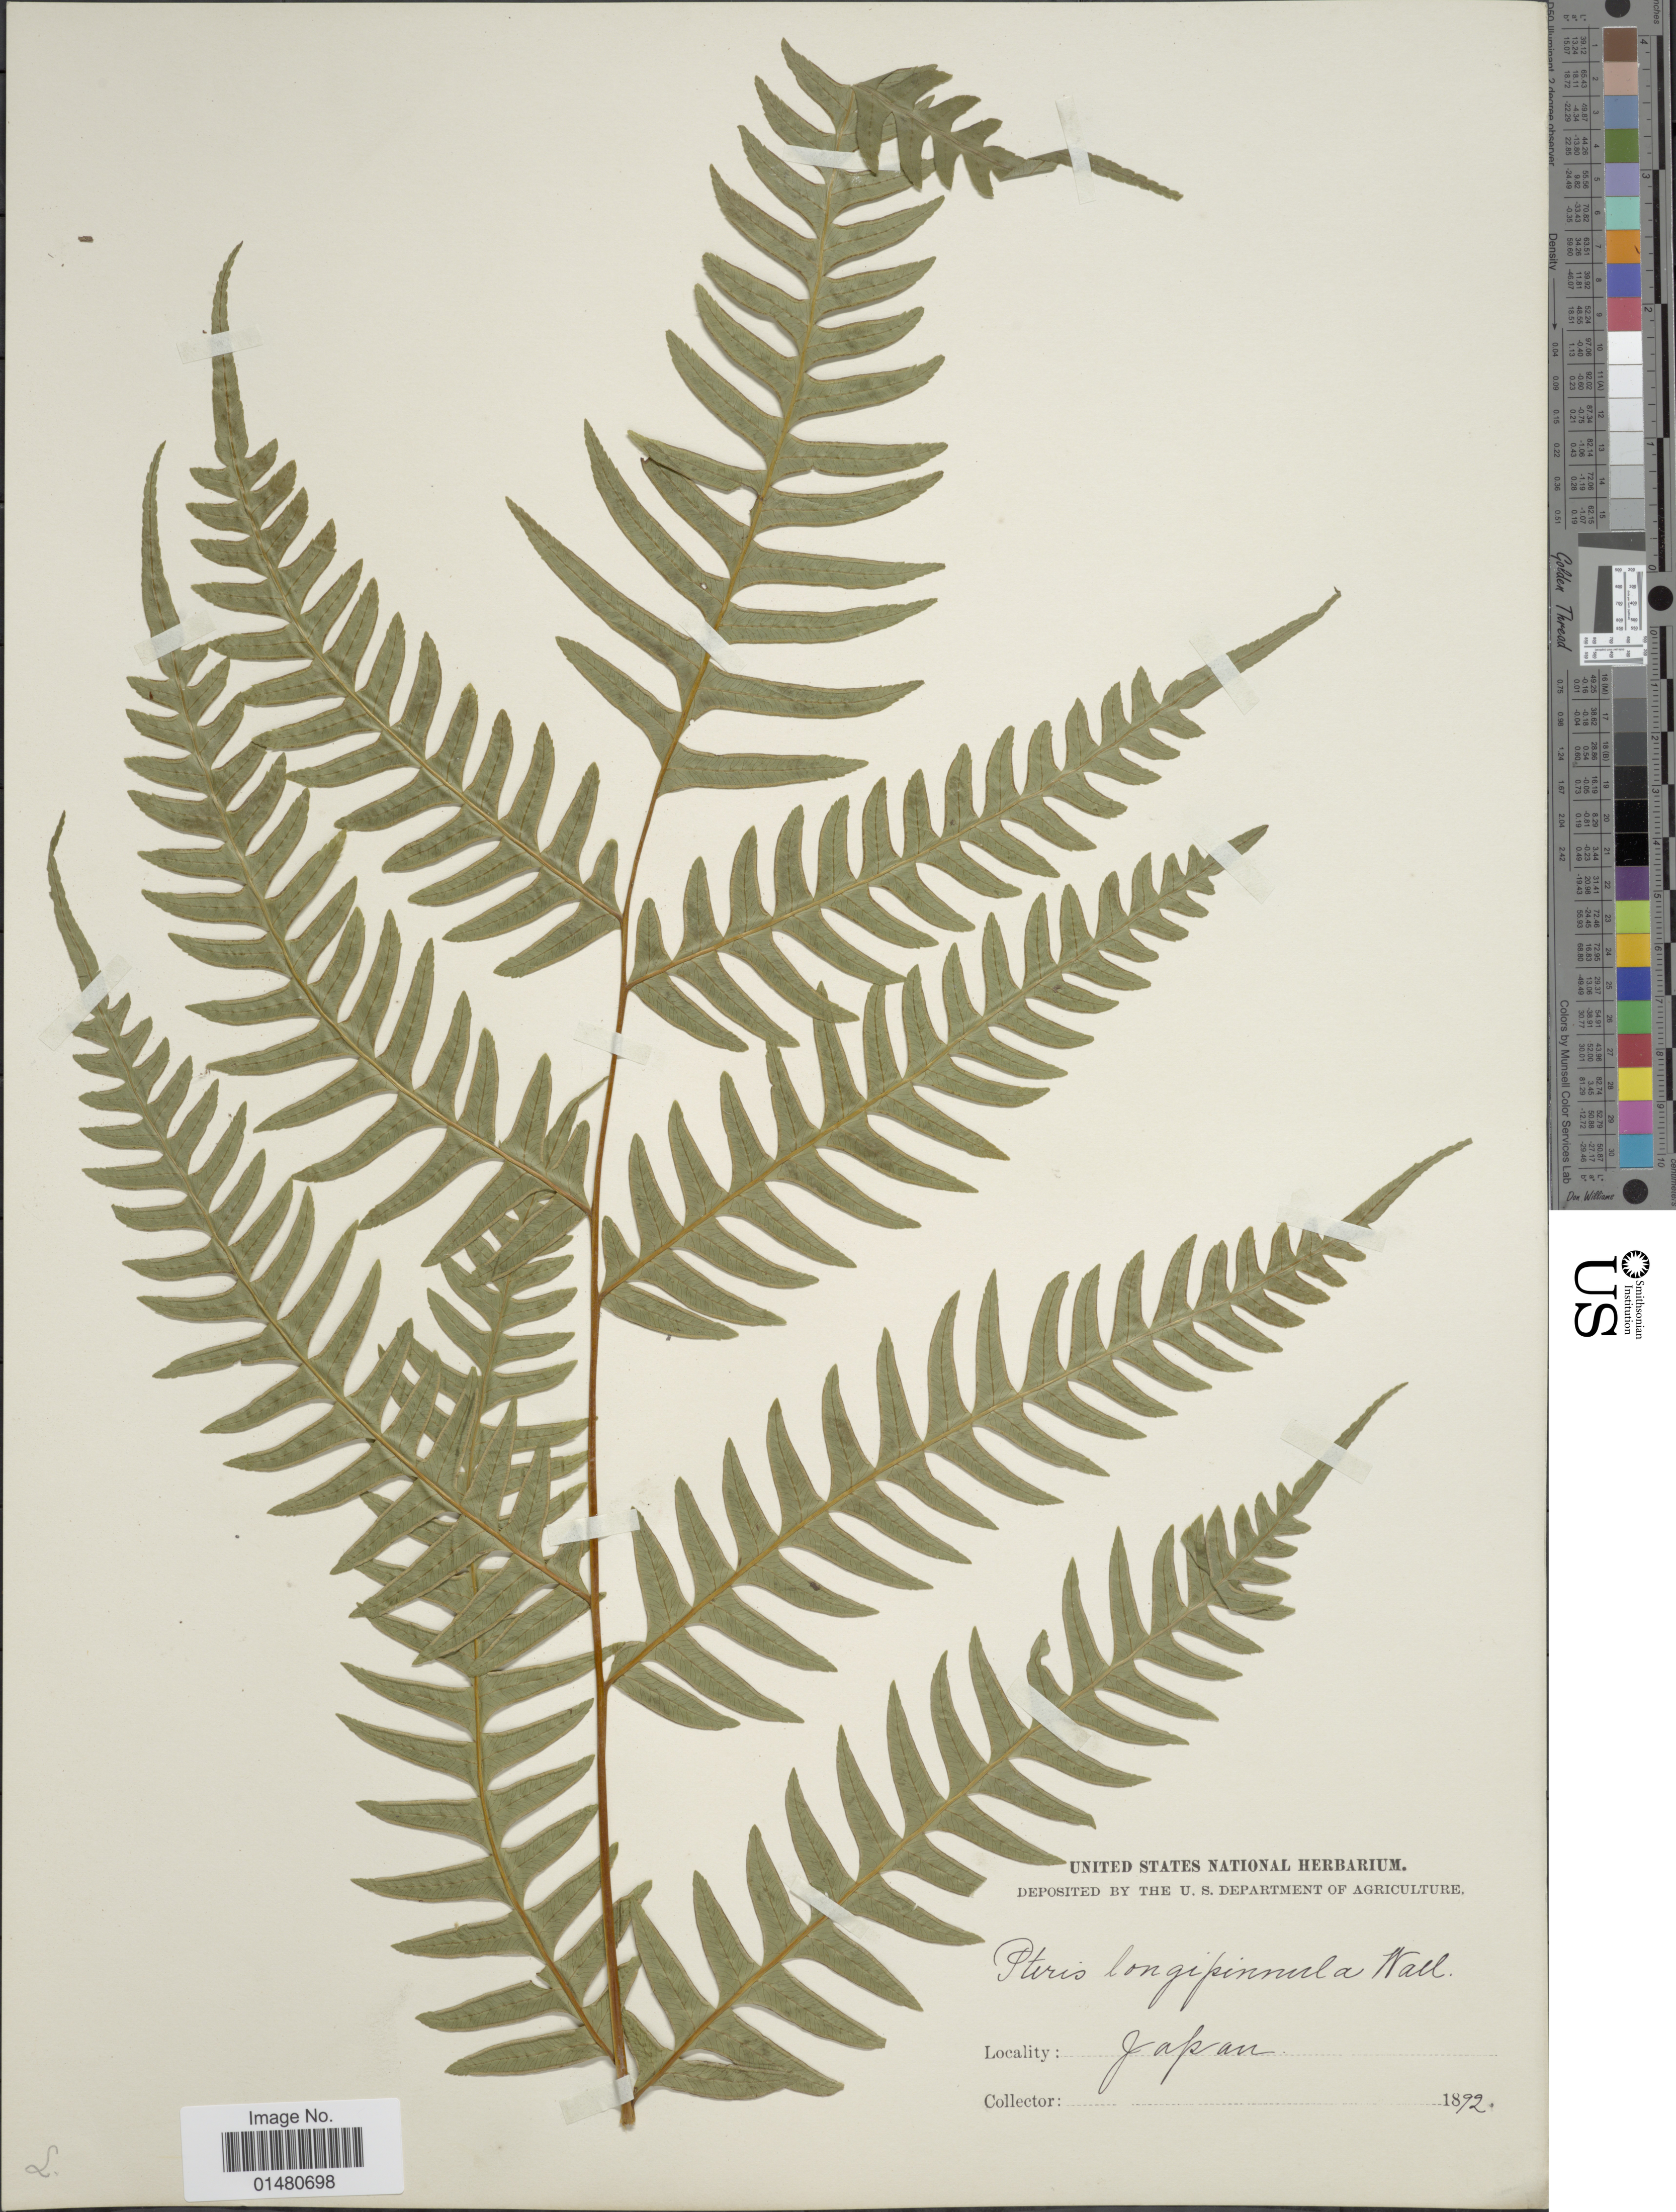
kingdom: Plantae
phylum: Tracheophyta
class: Polypodiopsida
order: Polypodiales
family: Pteridaceae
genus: Pteris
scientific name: Pteris longipinnula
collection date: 1892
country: Japan